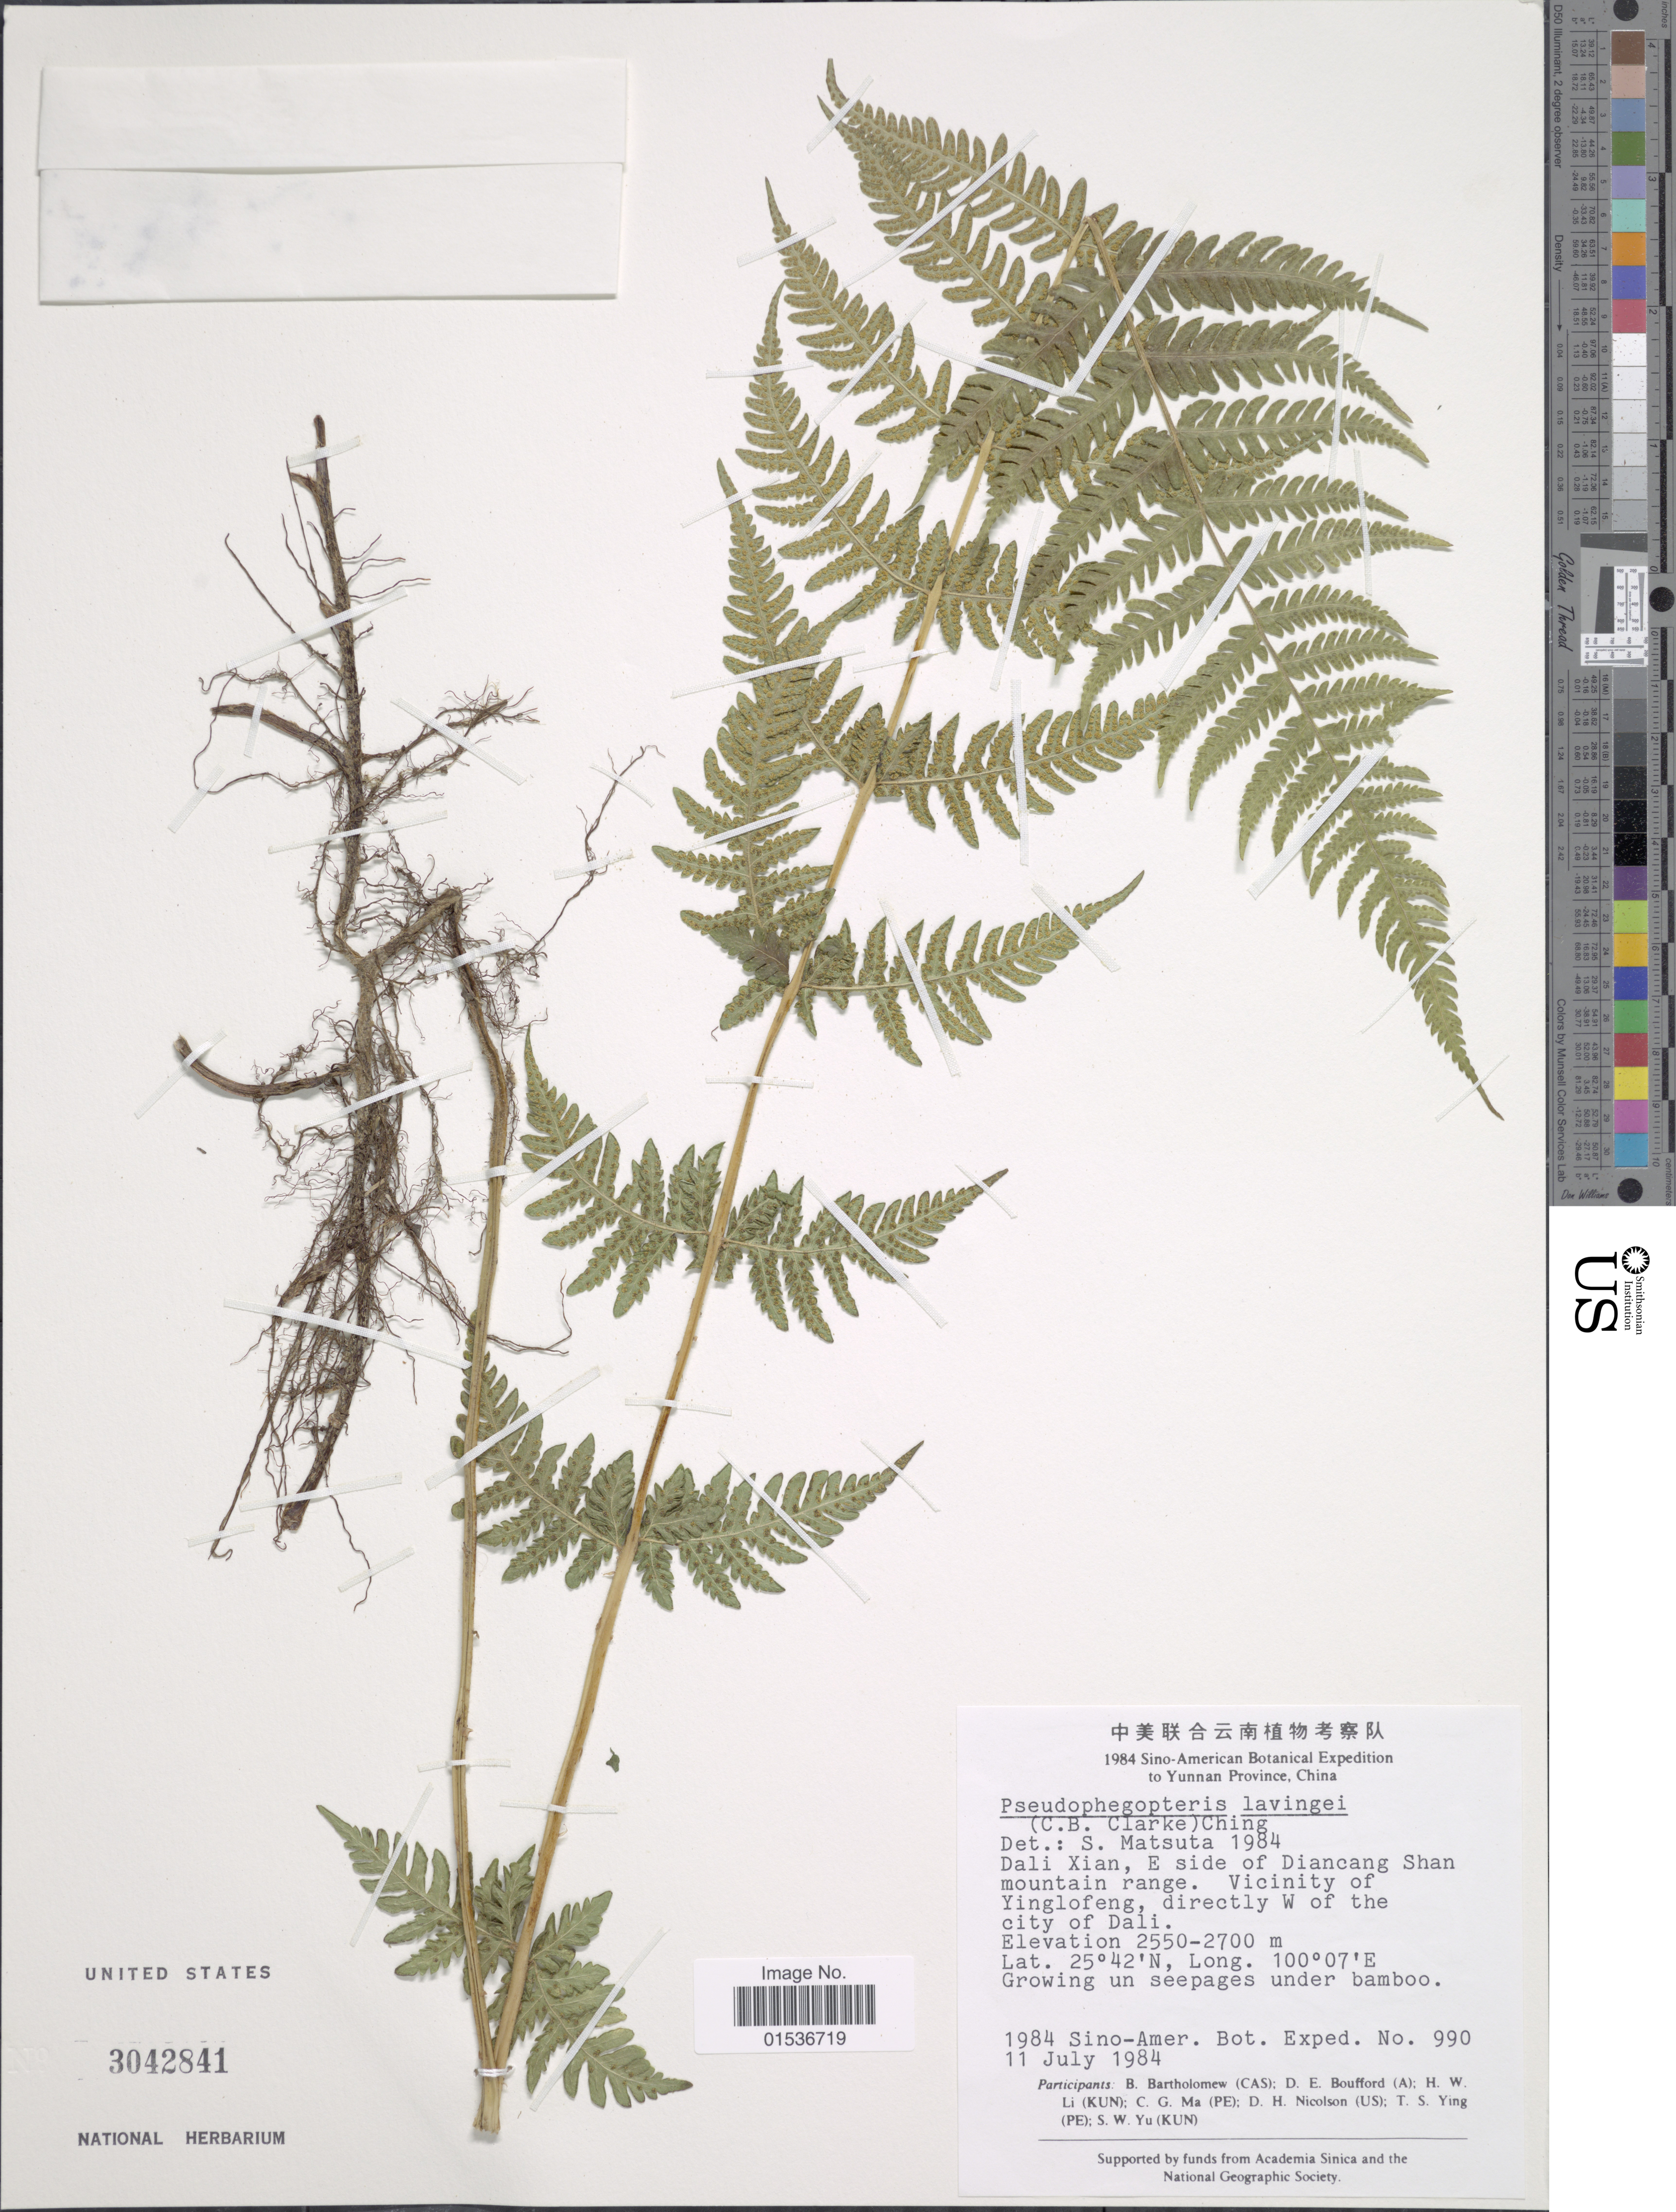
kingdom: Plantae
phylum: Tracheophyta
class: Polypodiopsida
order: Polypodiales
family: Thelypteridaceae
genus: Pseudophegopteris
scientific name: Pseudophegopteris levingei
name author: (C.B. Clarke) Ching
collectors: Sino-Amer. Bot. Exped. 1984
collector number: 990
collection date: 1984-07-11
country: China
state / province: Yunnan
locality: Yunnan Province, China. Dali Xian, E side of Diancang Shan mountain range, Vicinity of Yinglofeng, directly W of the city of Dali.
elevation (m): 2550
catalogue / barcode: US 3042841